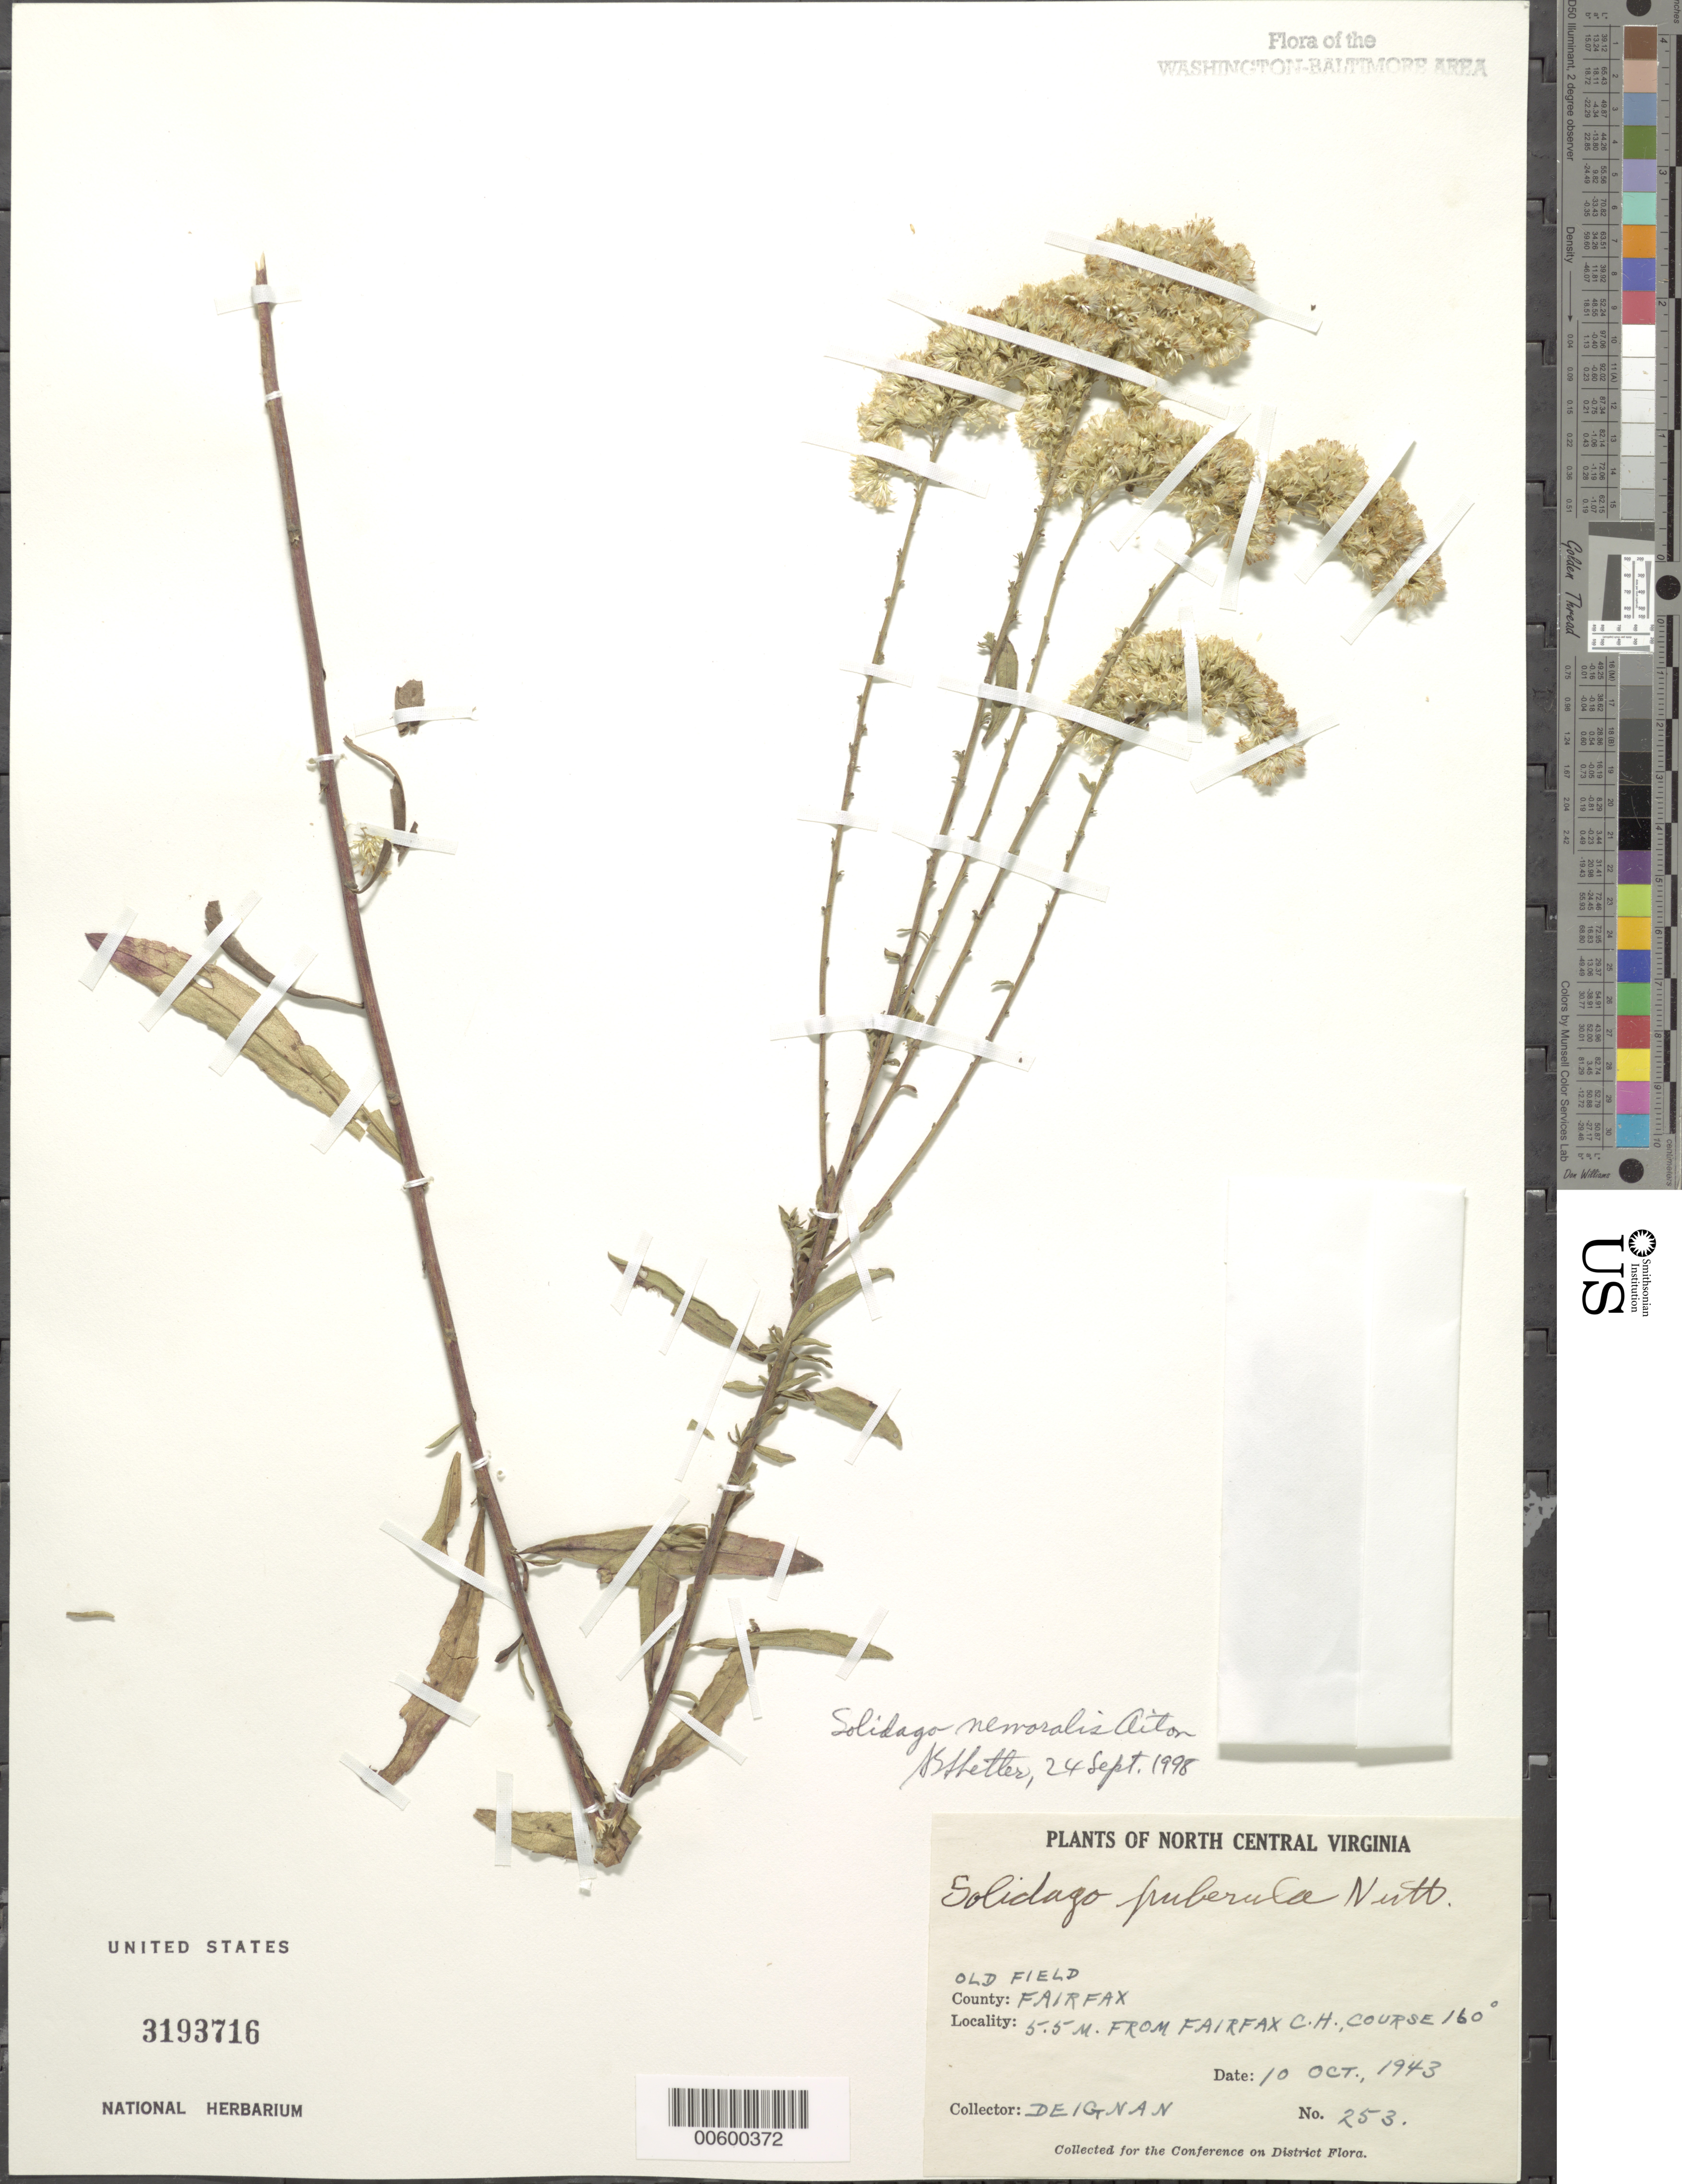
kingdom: Plantae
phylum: Tracheophyta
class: Magnoliopsida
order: Asterales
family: Asteraceae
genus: Solidago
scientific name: Solidago nemoralis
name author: Aiton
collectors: -. Deignan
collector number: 253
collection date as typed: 10 Oct 1943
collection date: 1943-10-10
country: United States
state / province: Virginia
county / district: Fairfax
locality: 5.5 m from fairfax court house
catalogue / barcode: US 3193716